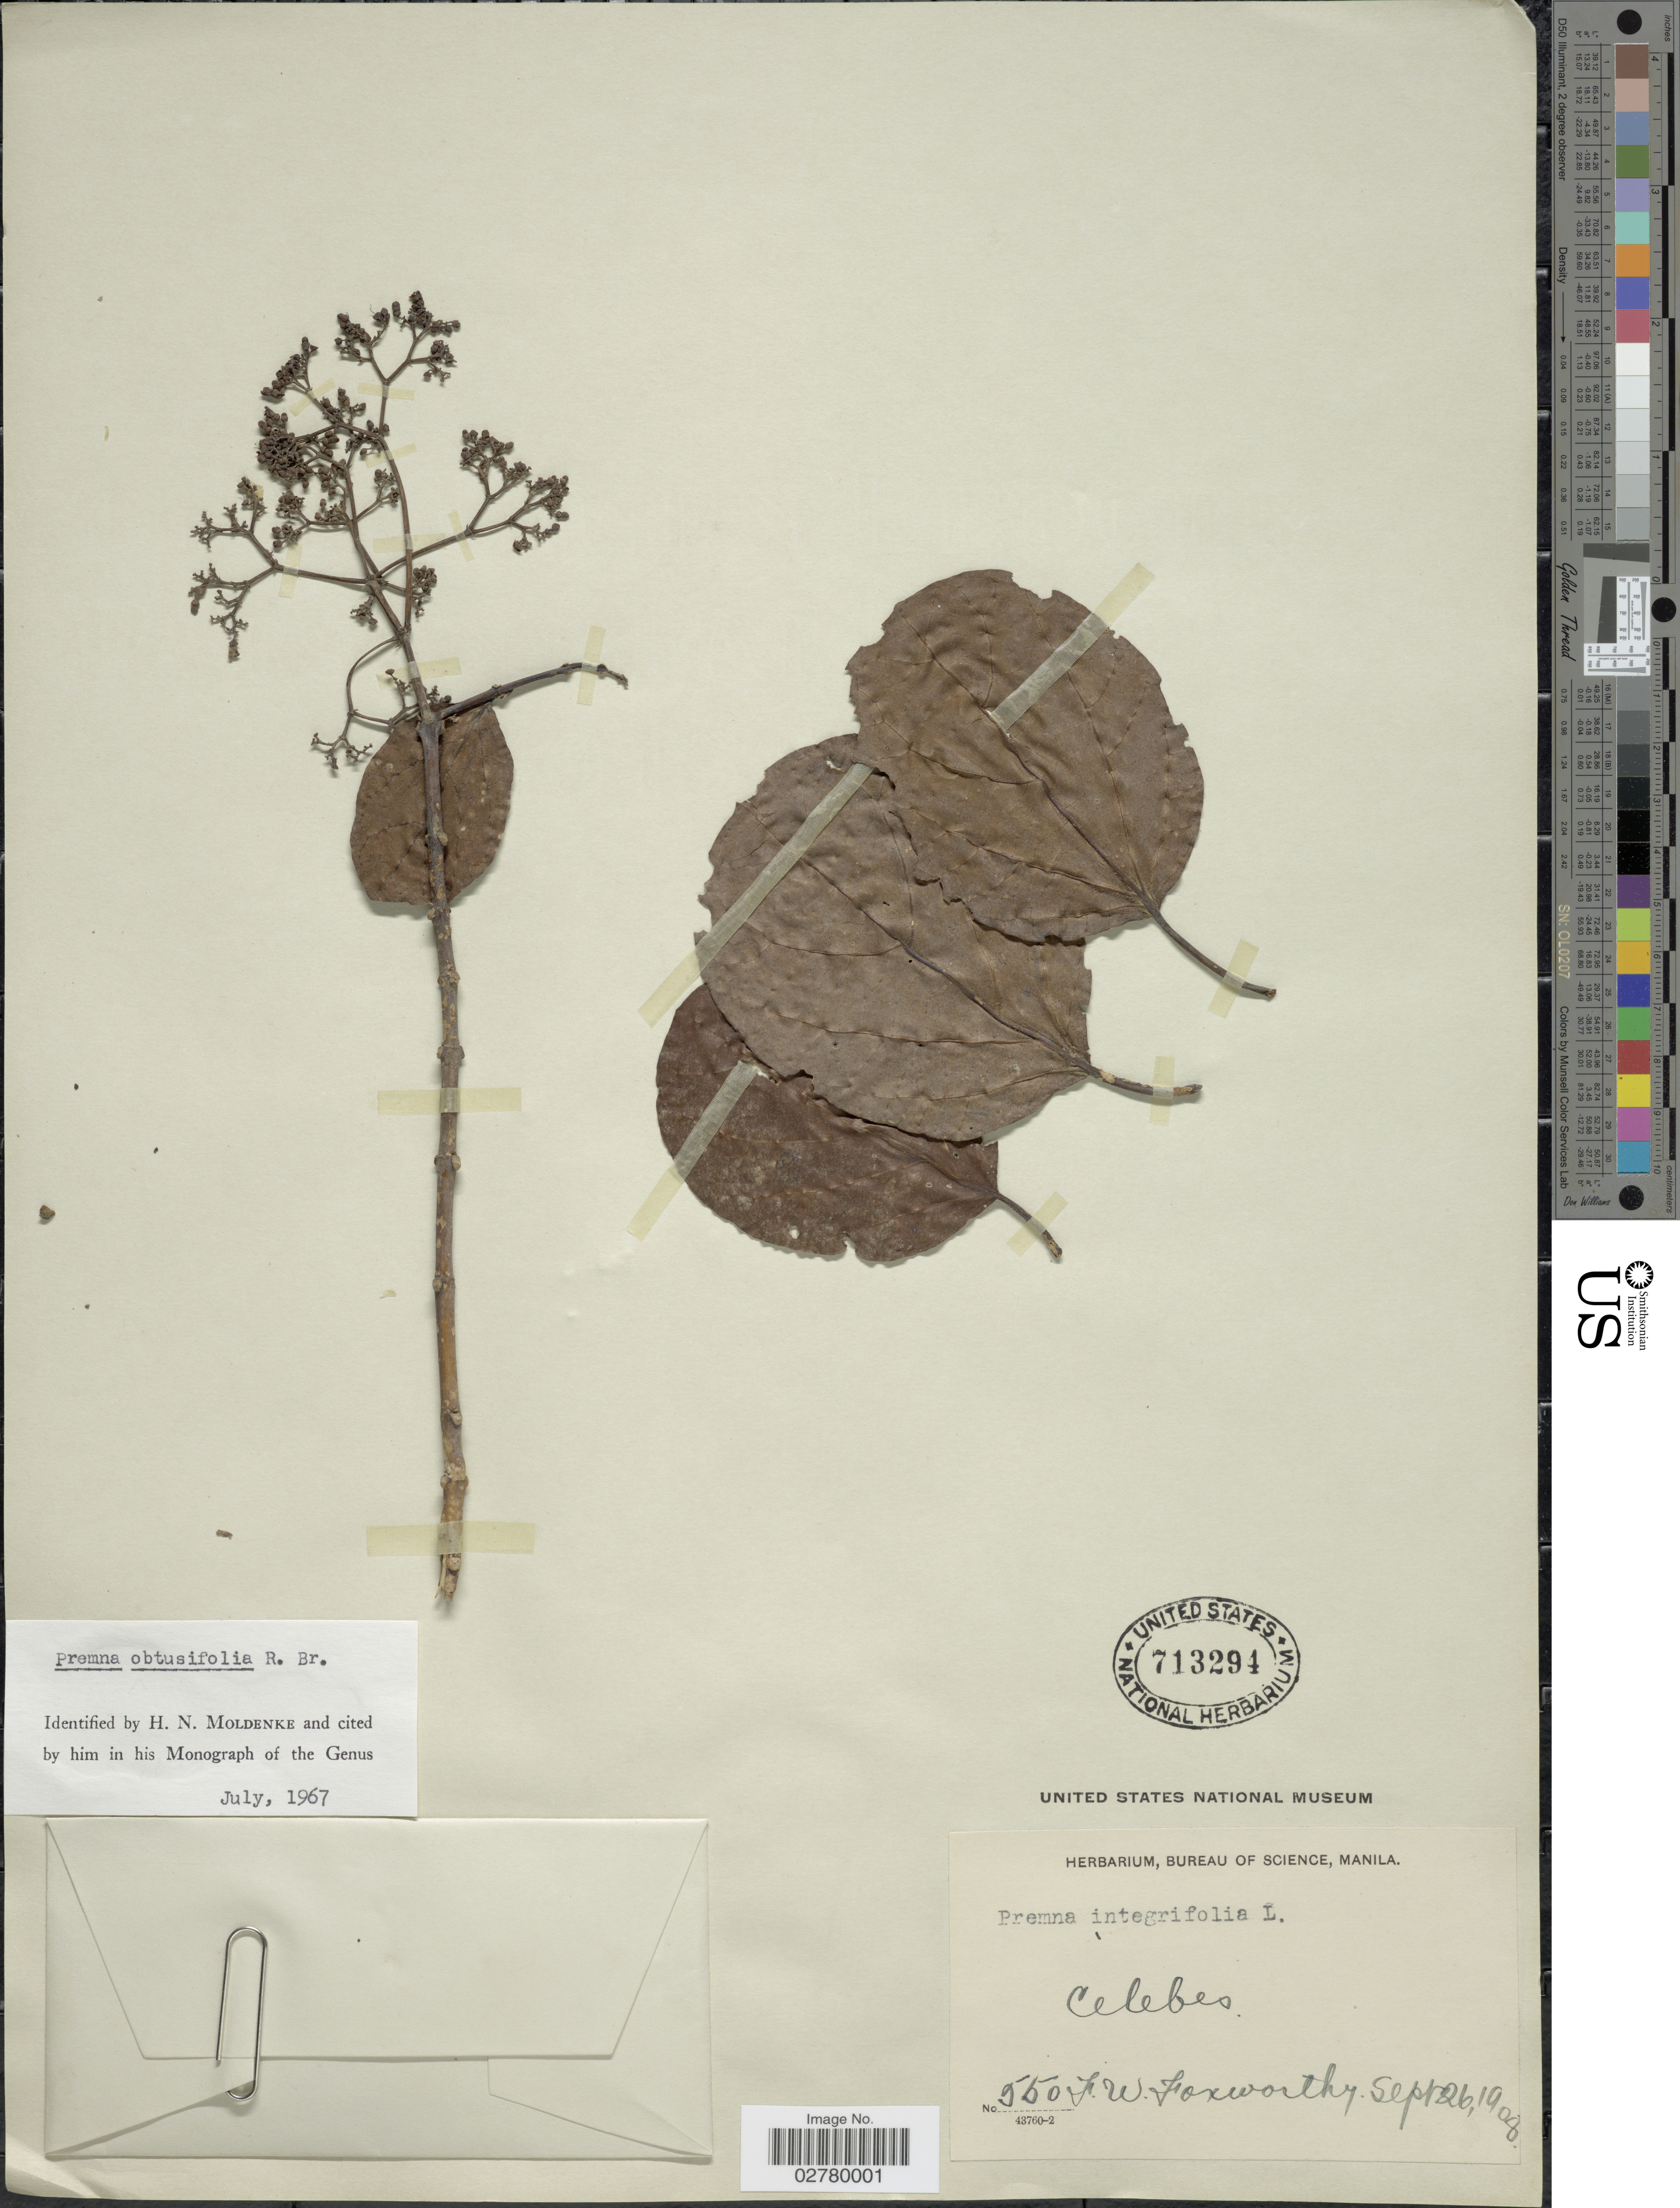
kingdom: Plantae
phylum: Tracheophyta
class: Magnoliopsida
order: Lamiales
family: Lamiaceae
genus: Premna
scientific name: Premna obtusifolia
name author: R. Br.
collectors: F. W. Foxworthy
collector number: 550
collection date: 1908-09-26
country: Indonesia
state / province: Sulawesi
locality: Celebes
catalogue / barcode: US 713294